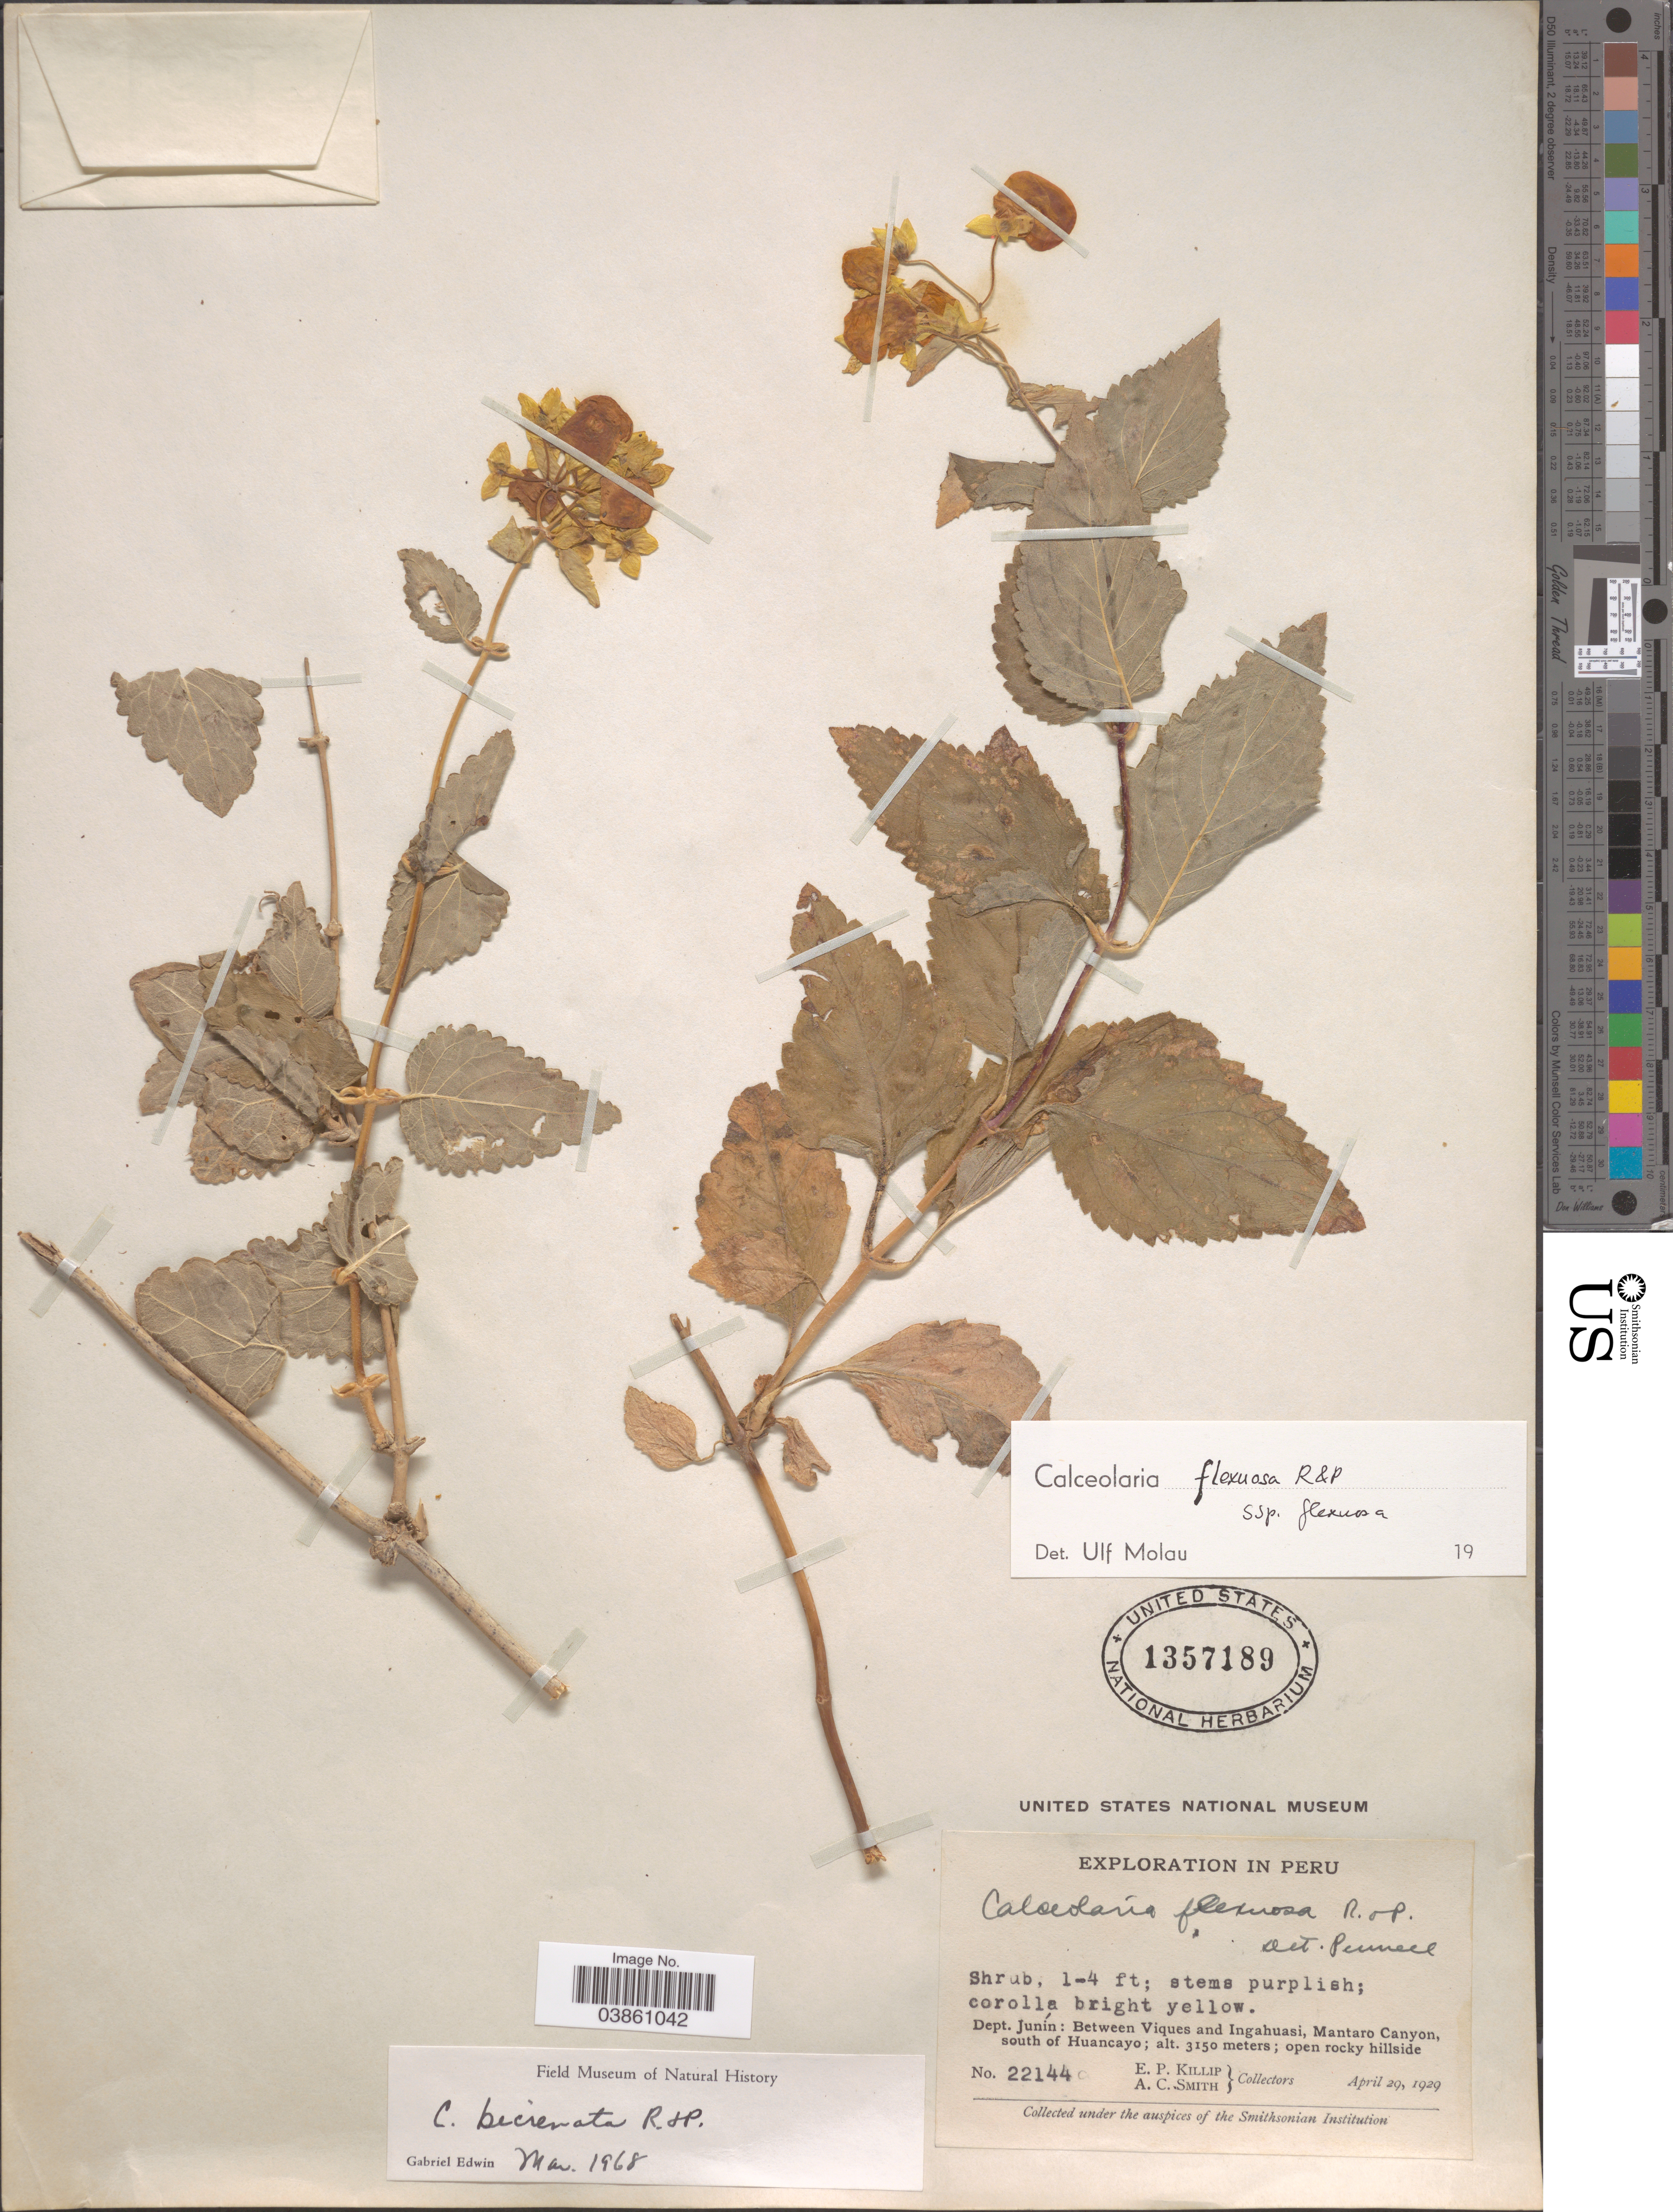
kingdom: Plantae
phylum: Tracheophyta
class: Magnoliopsida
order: Lamiales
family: Calceolariaceae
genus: Calceolaria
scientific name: Calceolaria flexuosa subsp. flexuosa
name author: Ruiz & Pav.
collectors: E. P. Killip & A. C. Smith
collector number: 22144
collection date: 1929-04-29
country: Peru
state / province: Junín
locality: Dept. Junín: Between Viques and Ingahuasi, Mantaro Canyon, south of Huancayo.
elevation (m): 3150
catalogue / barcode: US 1357189